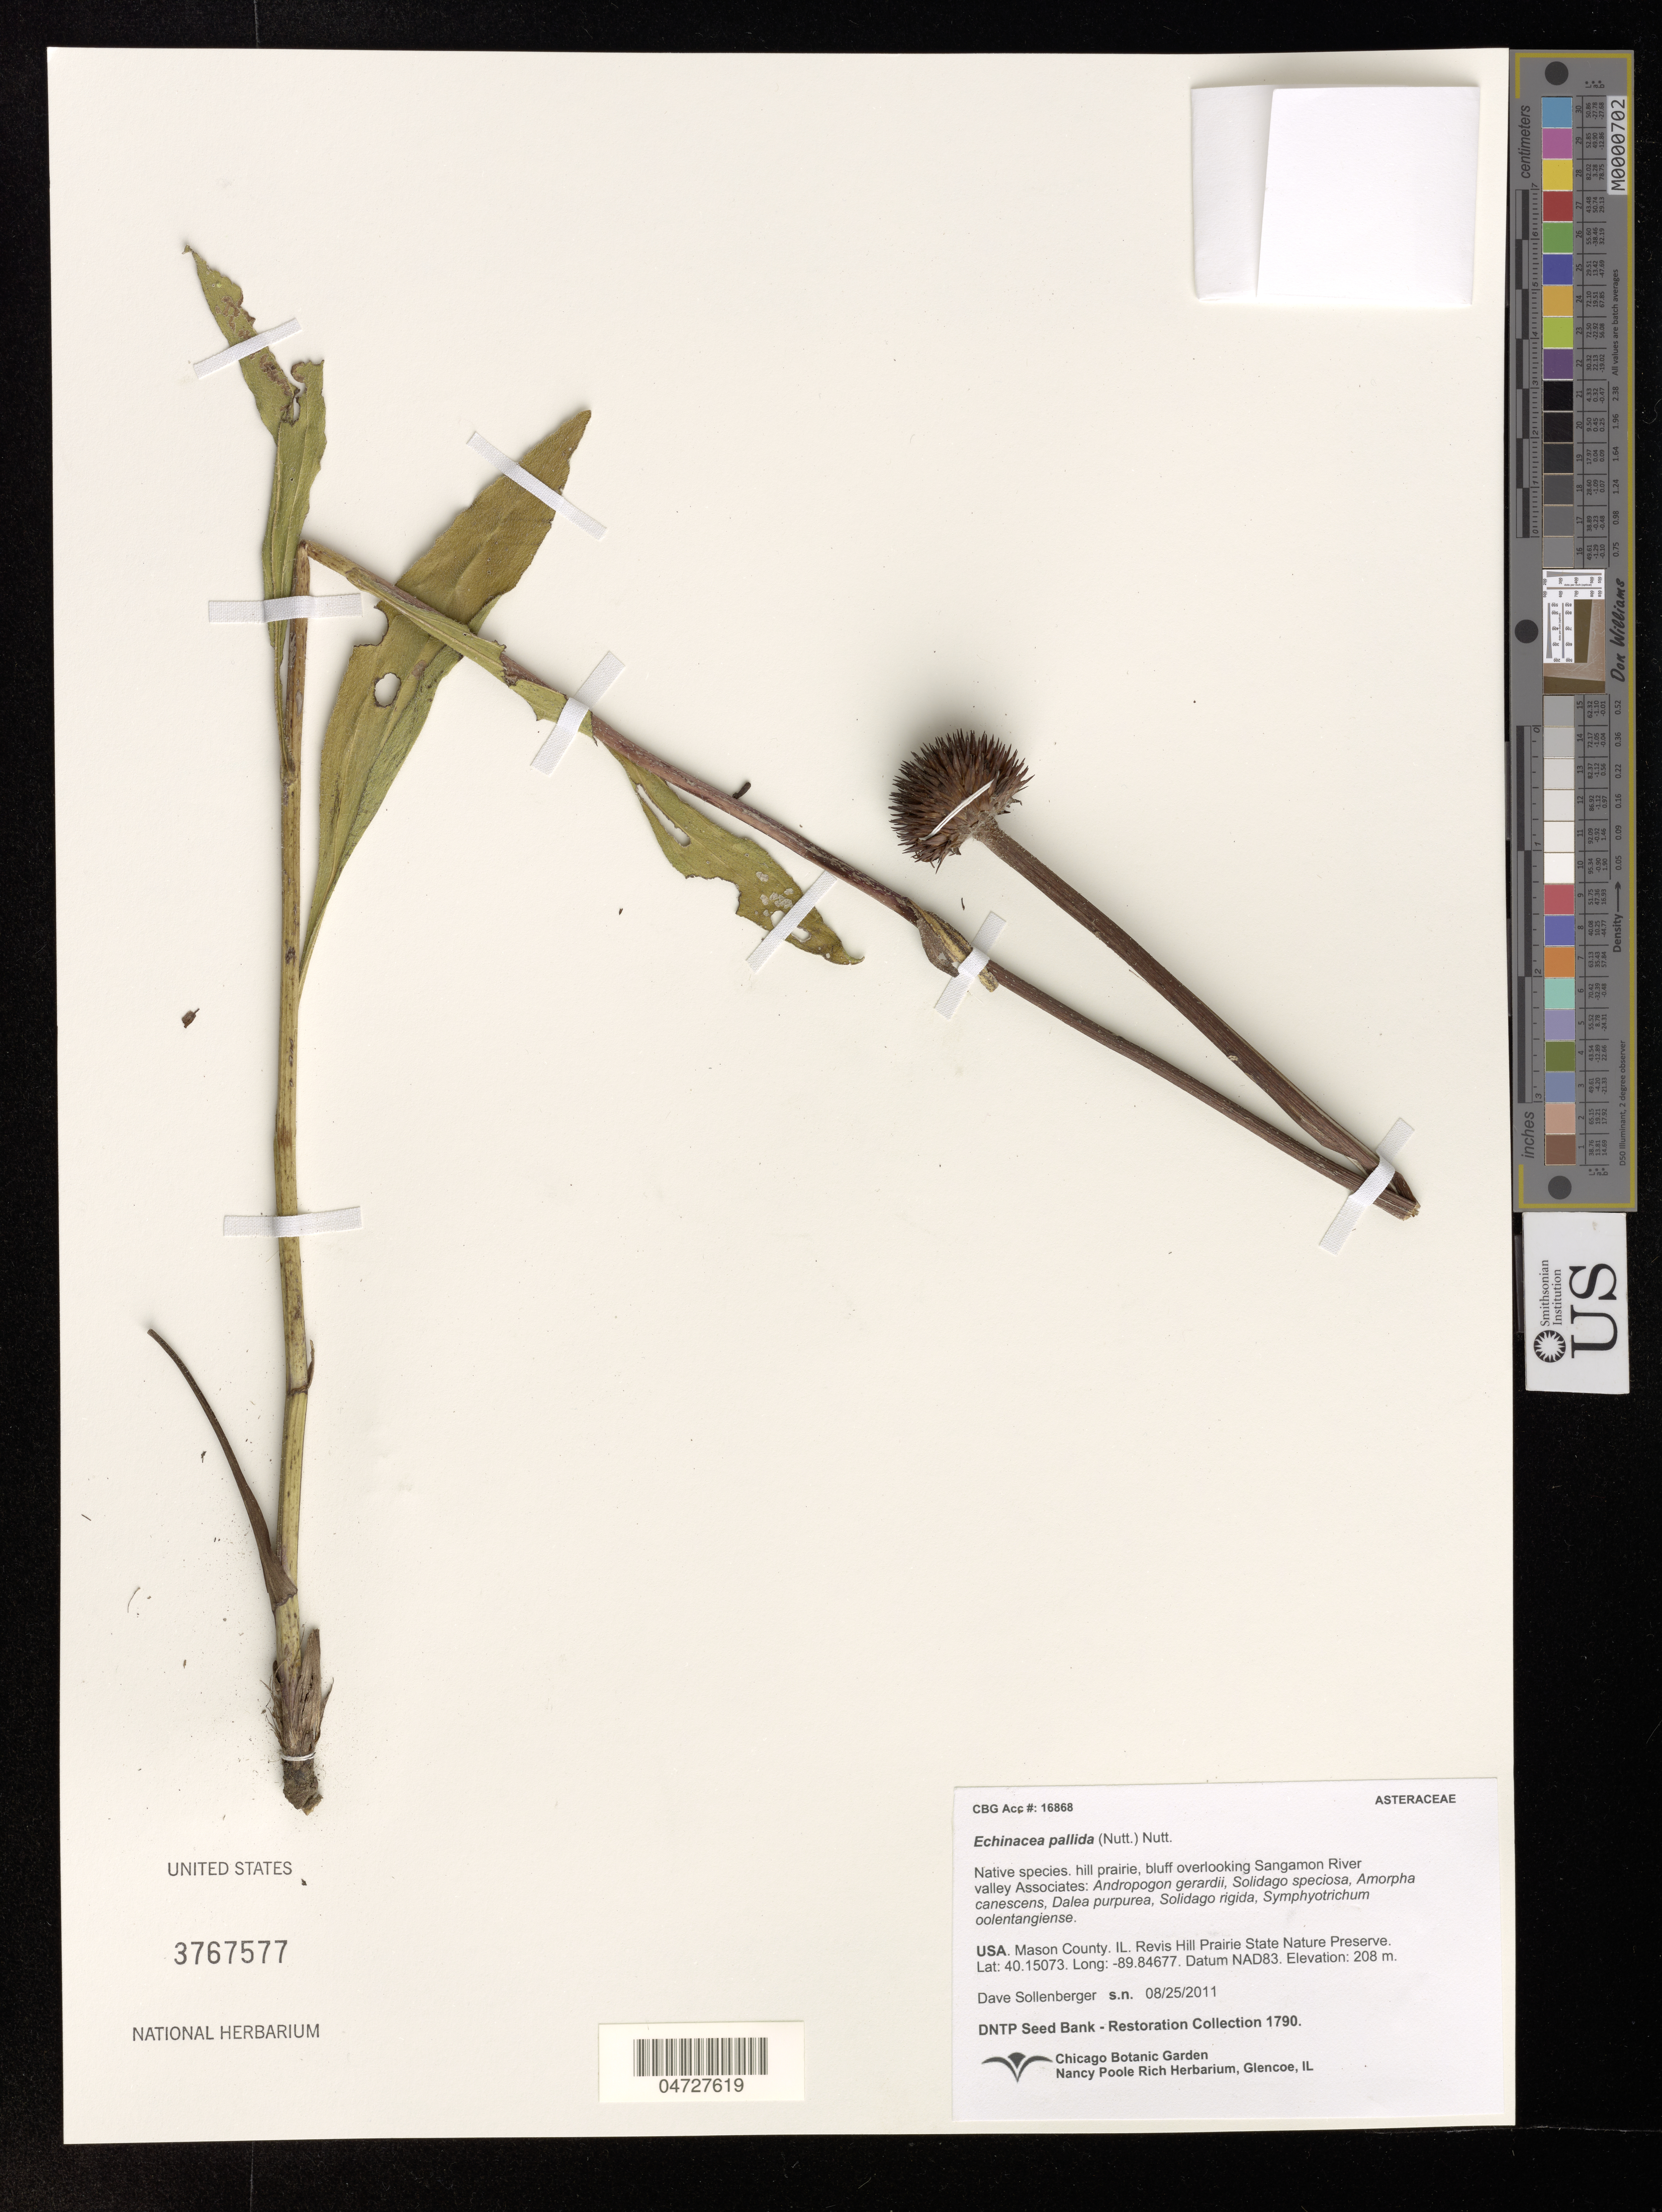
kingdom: Plantae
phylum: Tracheophyta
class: Magnoliopsida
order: Asterales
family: Asteraceae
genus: Echinacea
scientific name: Echinacea pallida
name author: (Nutt.) Nutt.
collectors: D. Sollenberger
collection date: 2011-08-25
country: United States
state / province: Illinois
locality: Mason County. IL. Revis Hill Prairie State Nature Preserve.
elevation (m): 208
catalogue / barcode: US 3767577